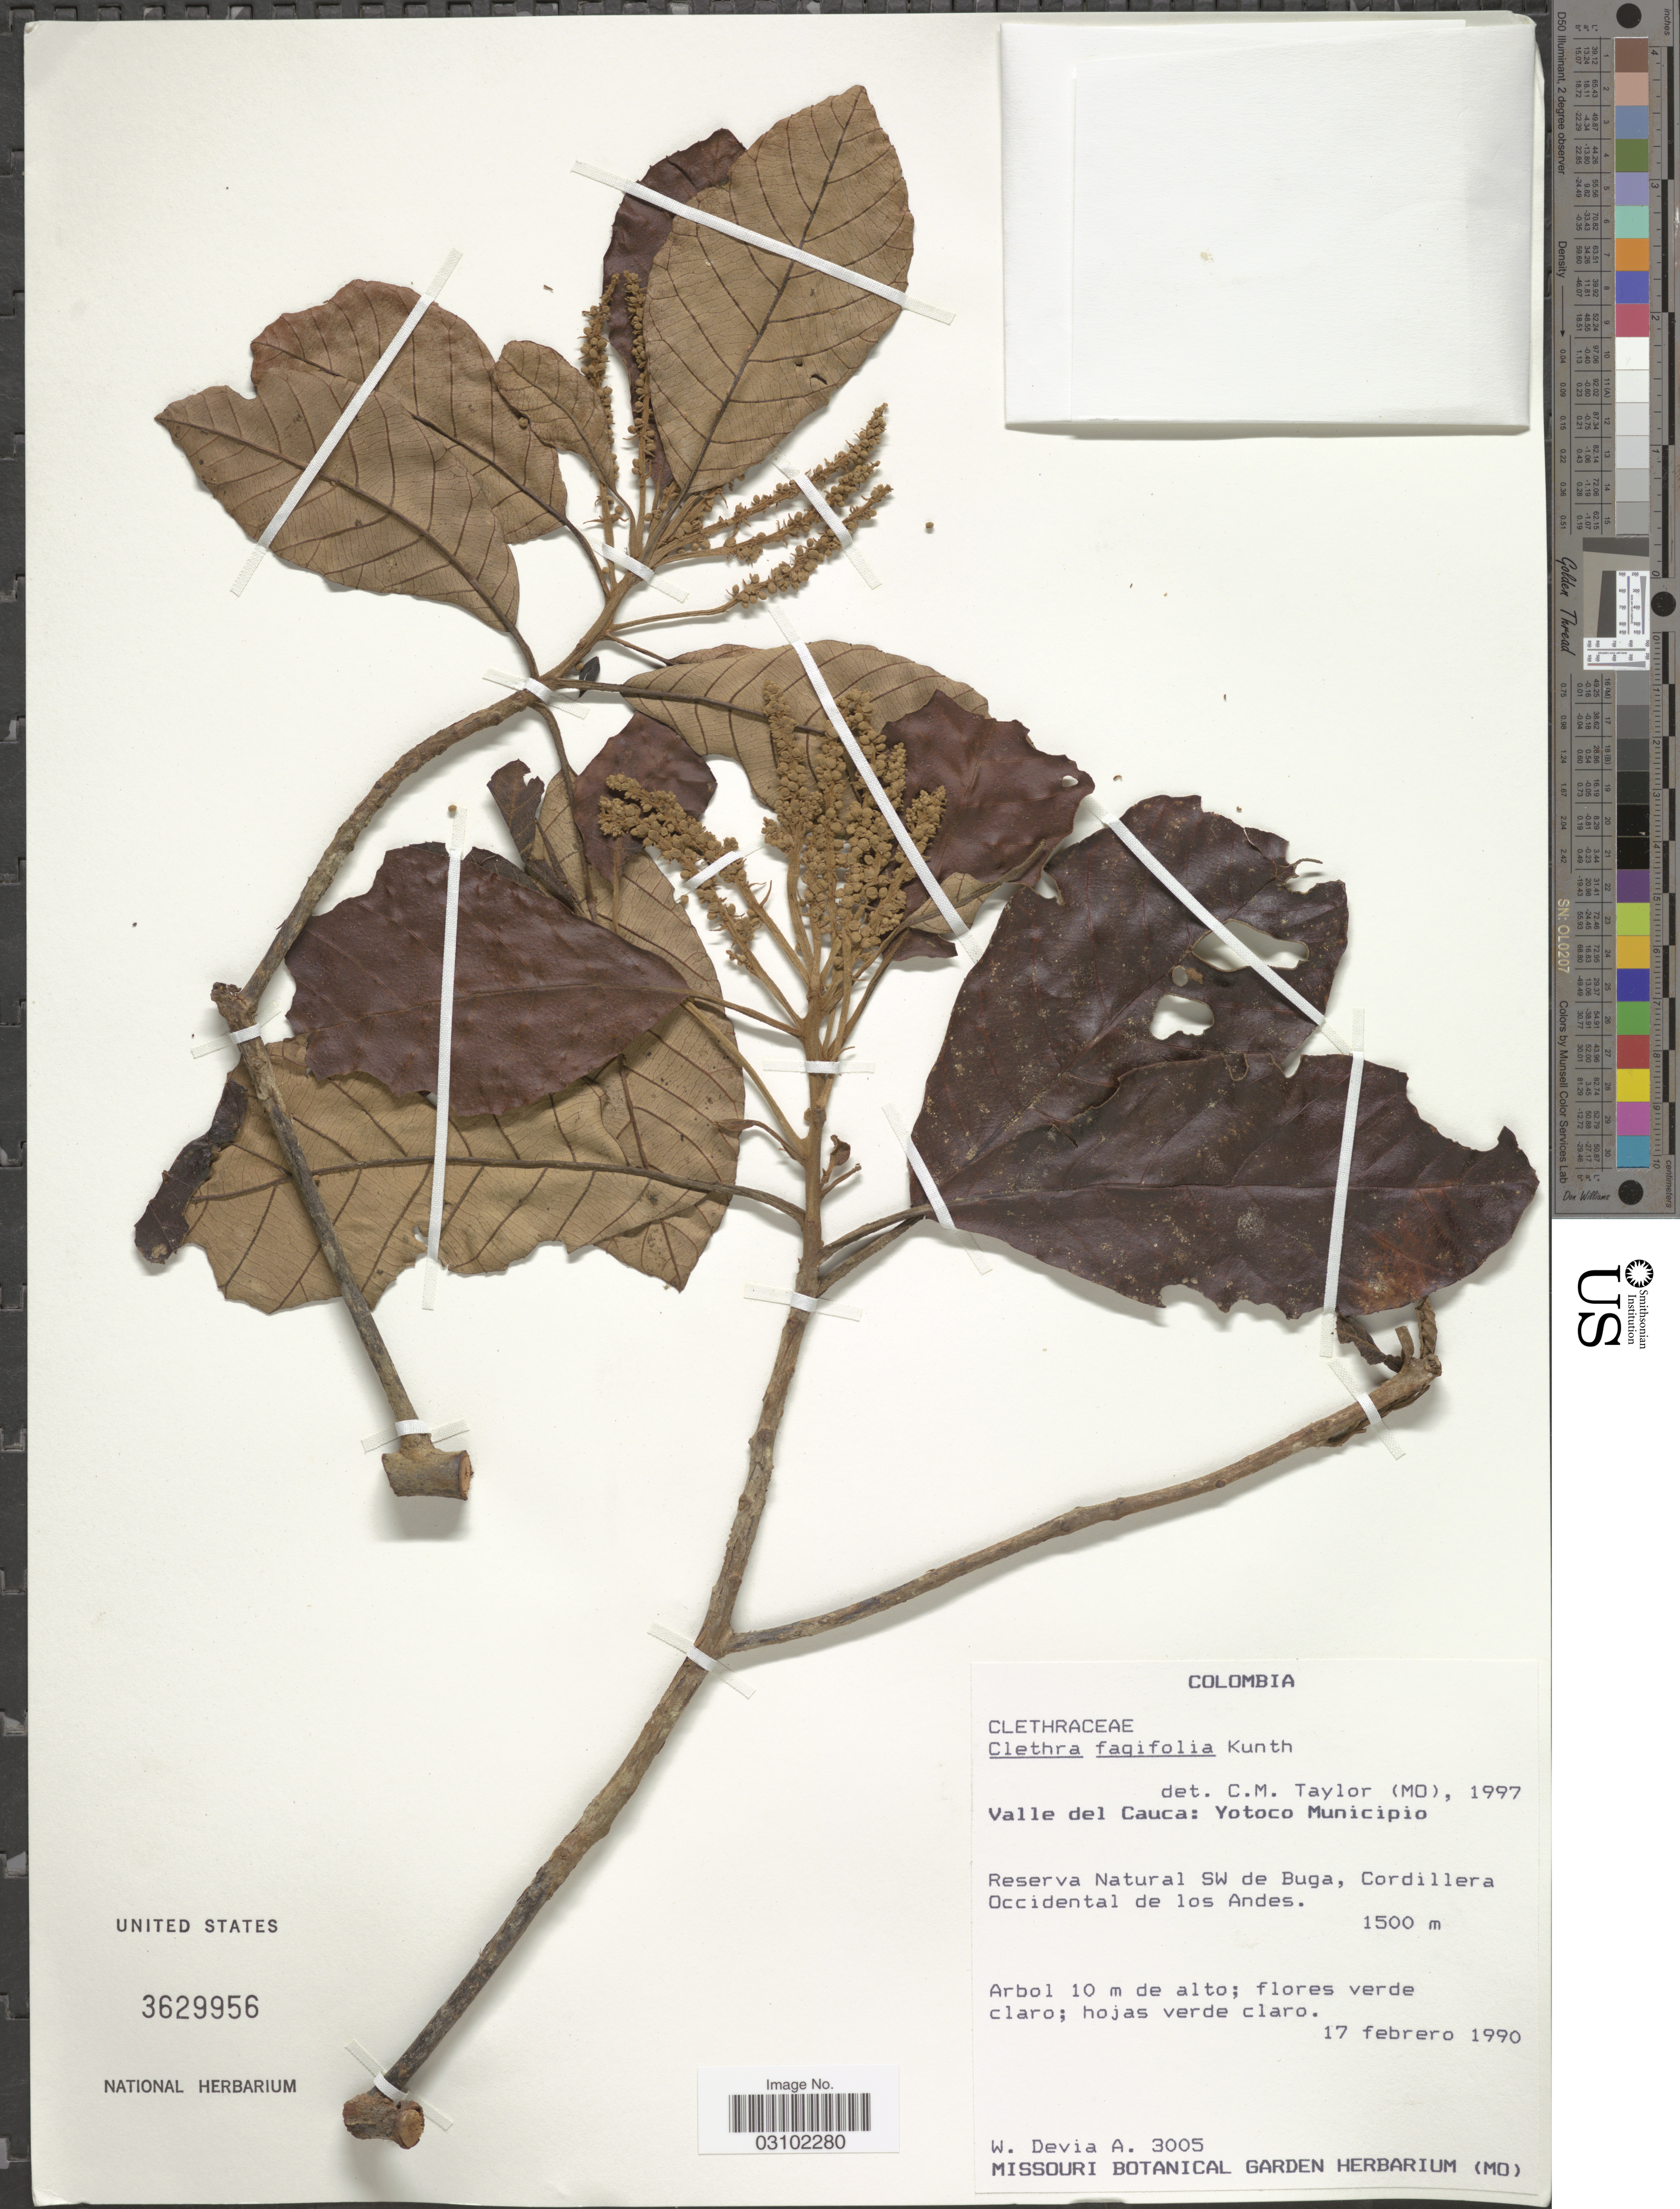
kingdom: Plantae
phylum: Tracheophyta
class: Magnoliopsida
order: Ericales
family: Clethraceae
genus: Clethra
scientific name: Clethra fagifolia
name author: Kunth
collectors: W. Devia A.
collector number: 3005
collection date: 1990-02-17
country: Colombia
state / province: Valle del Cauca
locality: Yotoco Municipio, Reserva Natural SW de Buga, Cordillera Occidental de los Andes.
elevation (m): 1500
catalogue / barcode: US 3629956